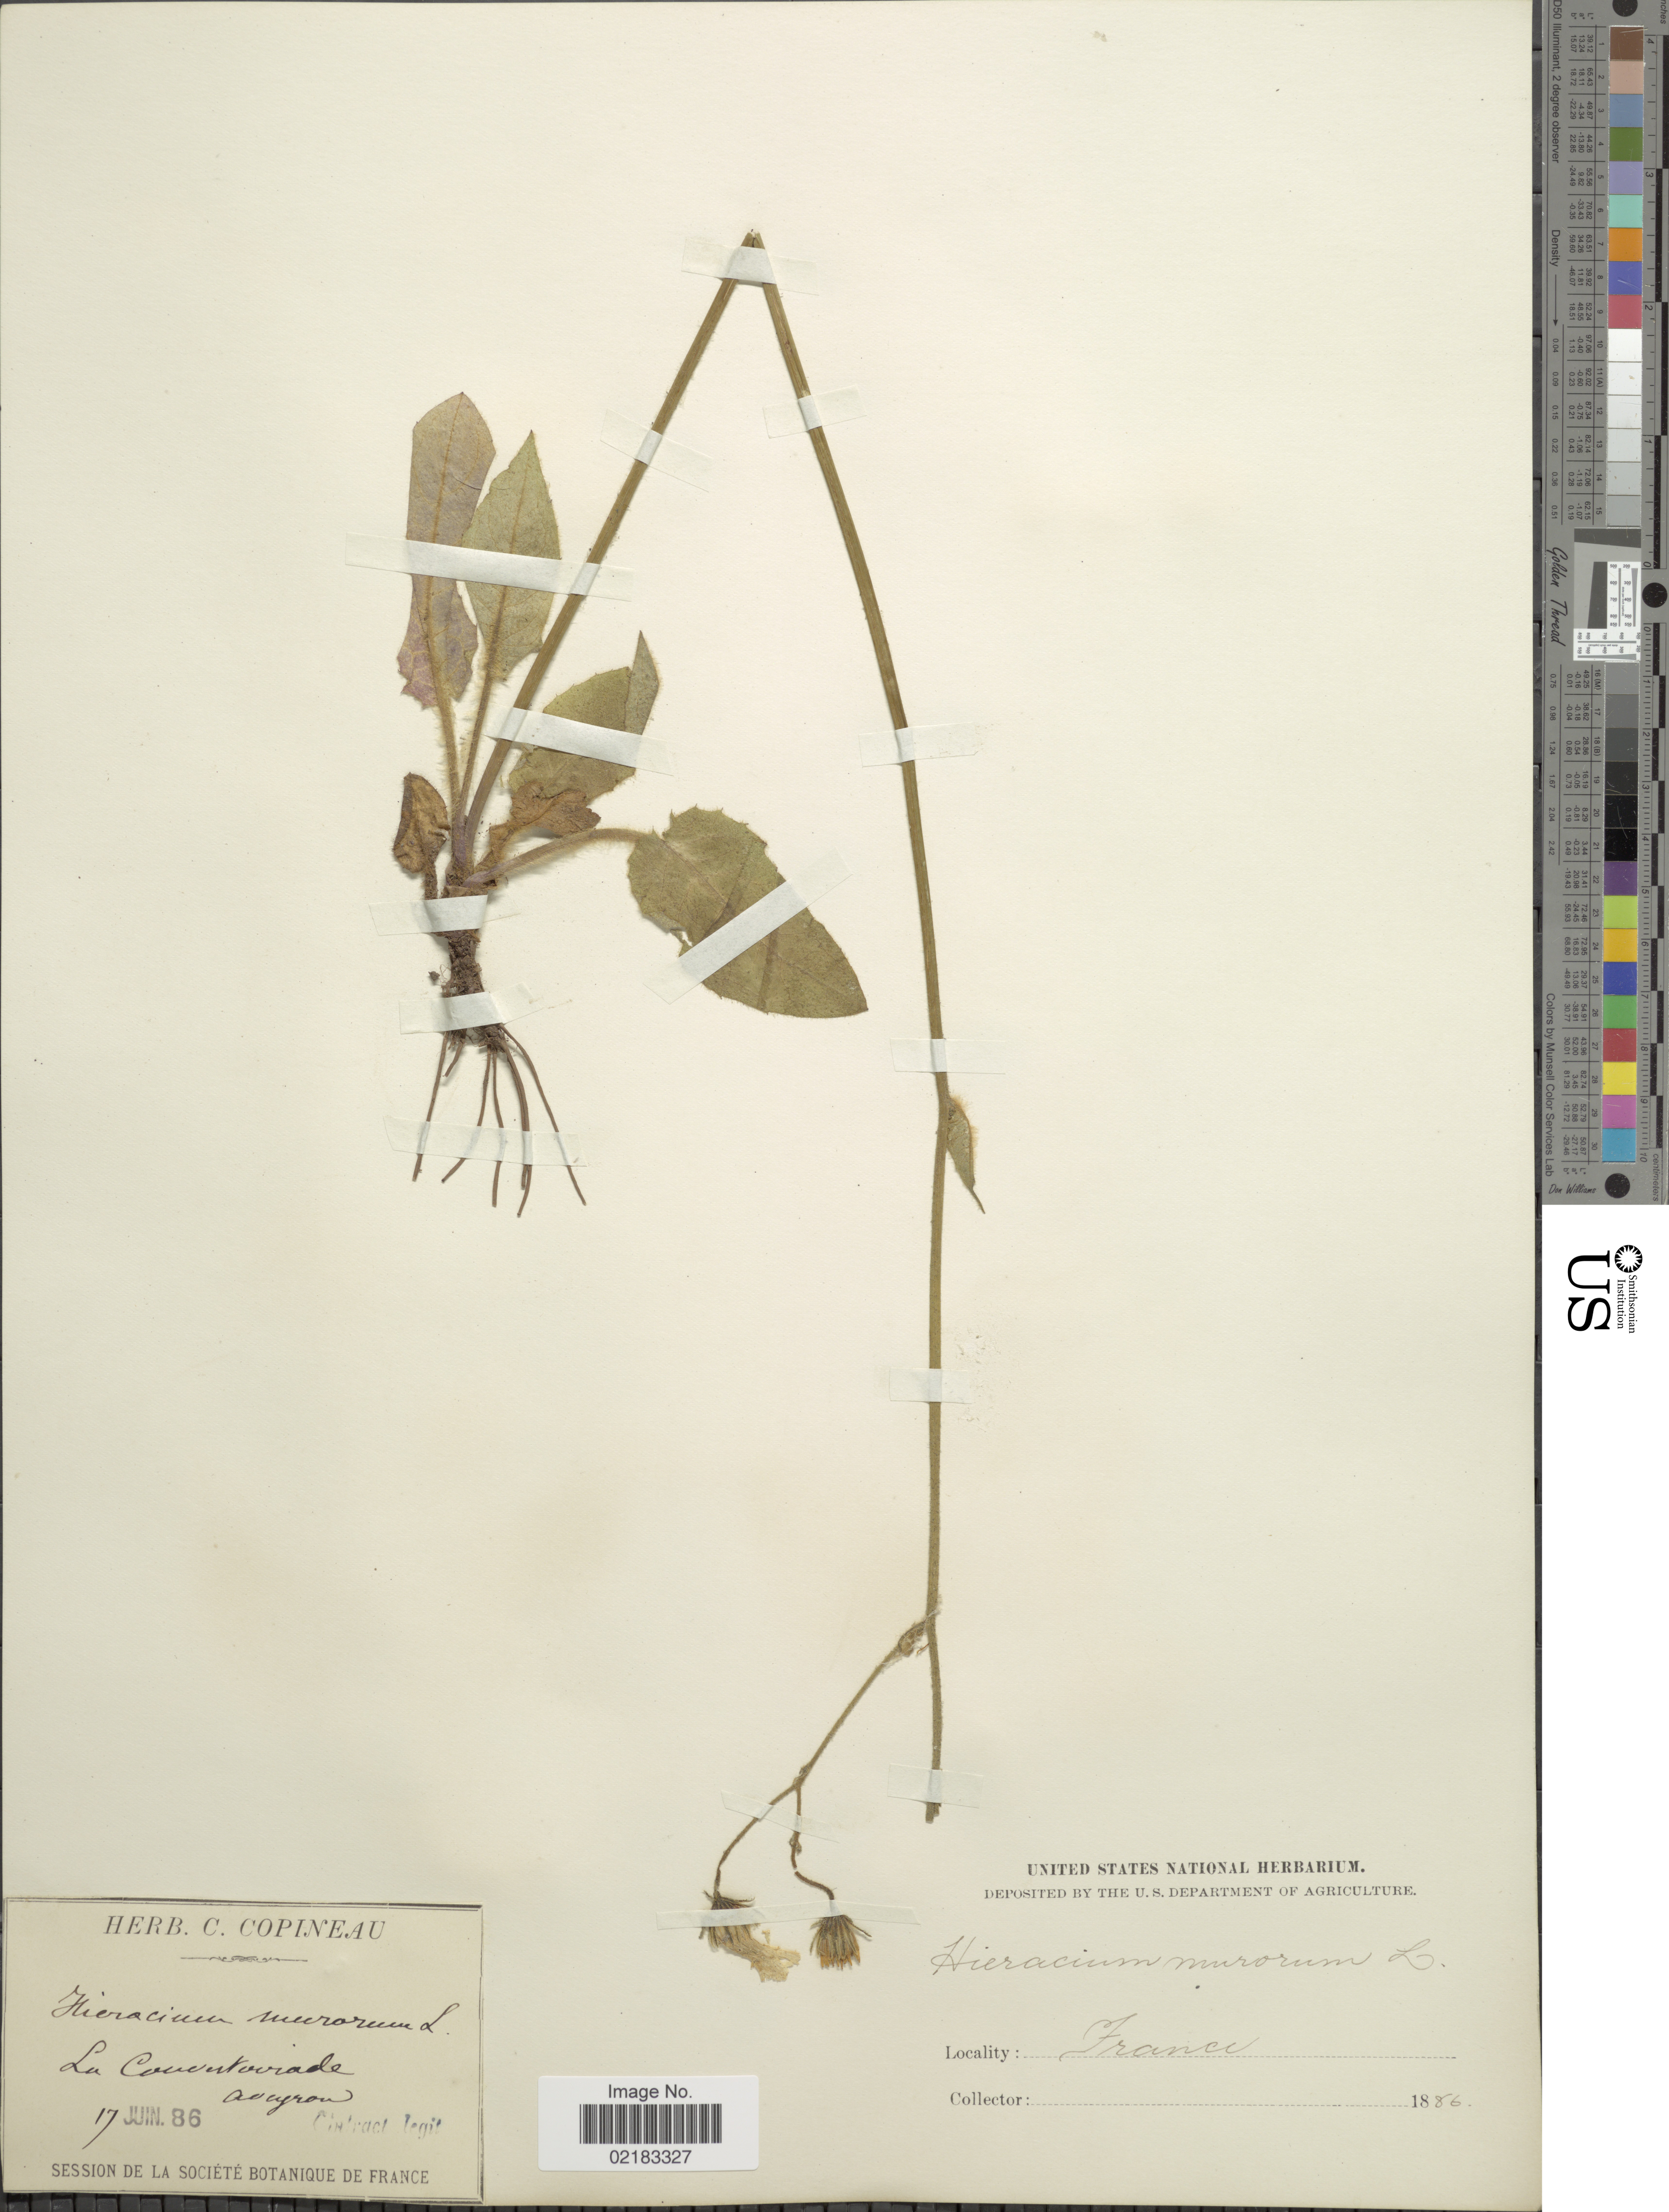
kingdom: Plantae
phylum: Tracheophyta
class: Magnoliopsida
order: Asterales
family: Asteraceae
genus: Hieracium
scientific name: Hieracium murorum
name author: L.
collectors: Cintract, --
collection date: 1886-06-17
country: France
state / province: Occitanie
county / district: Aveyron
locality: La Couvertoirade, Aveyron.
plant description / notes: Corrected "La Couentoviade, Aoeyeron" to "La Couvertoirade, Aveyron."